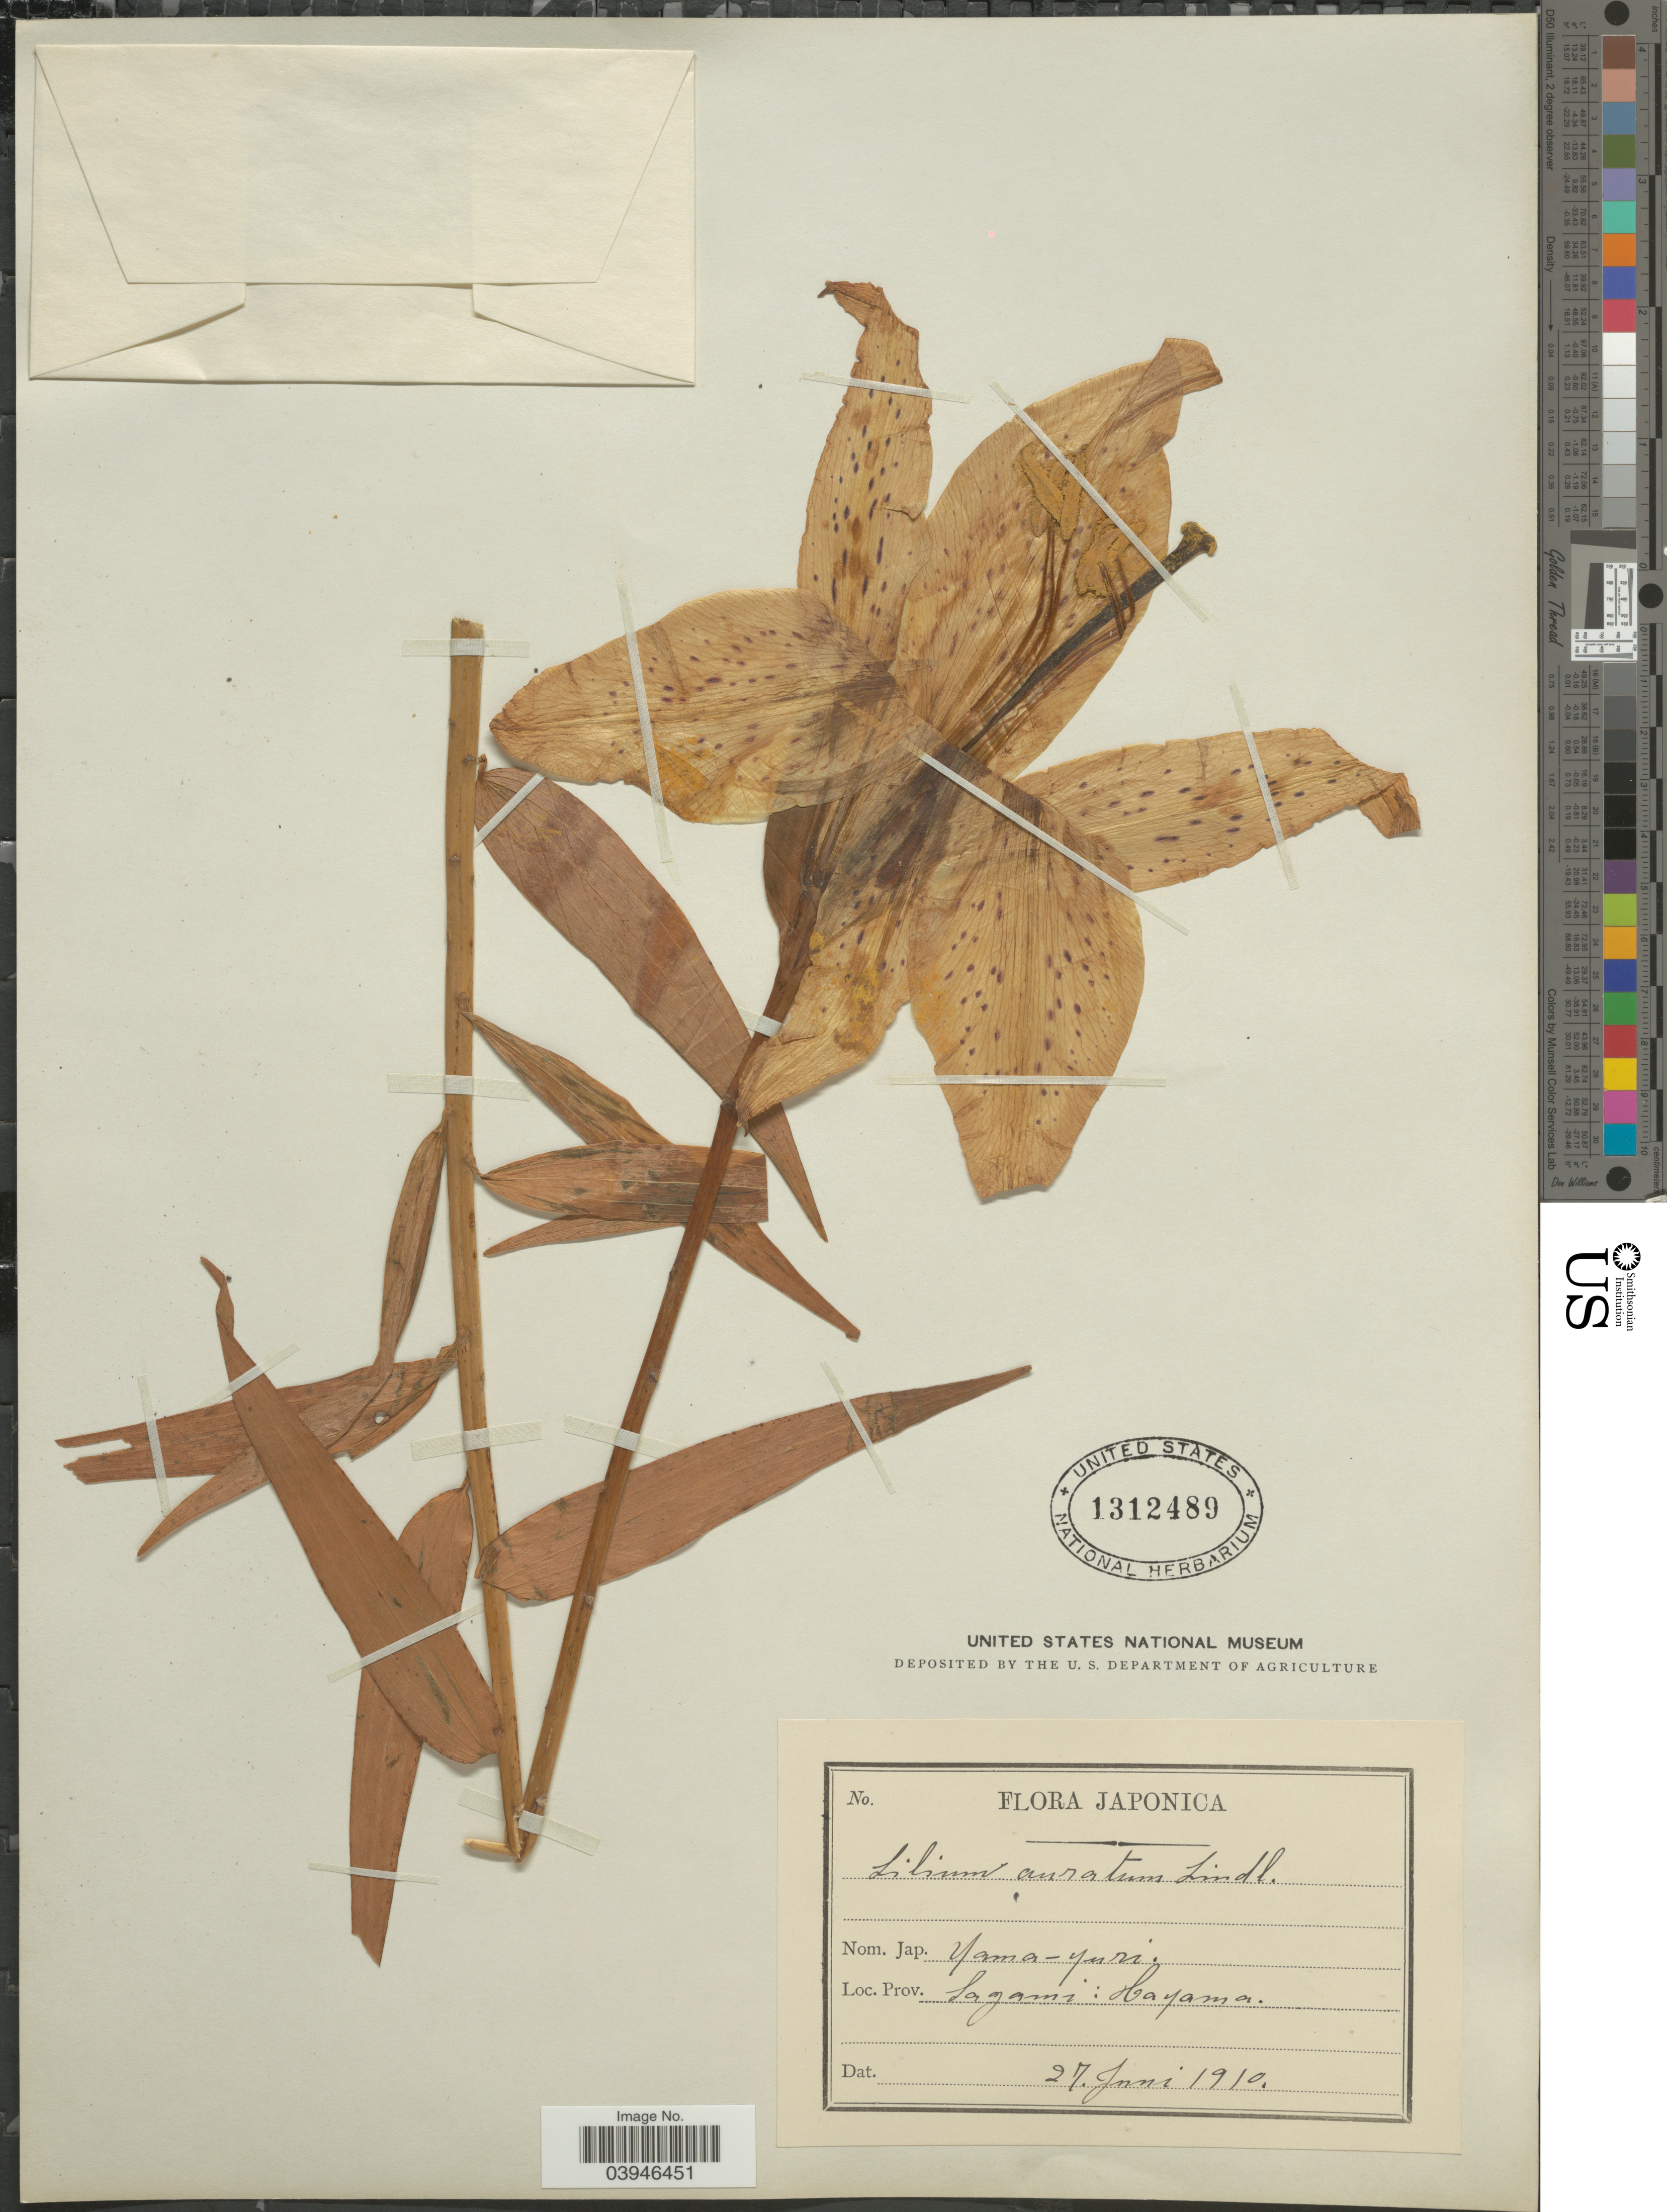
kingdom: Plantae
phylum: Tracheophyta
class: Liliopsida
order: Liliales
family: Liliaceae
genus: Lilium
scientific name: Lilium auratum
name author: Lindl.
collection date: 1910-06-27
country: Japan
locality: Sagami: Hayama.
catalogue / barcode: US 1312489